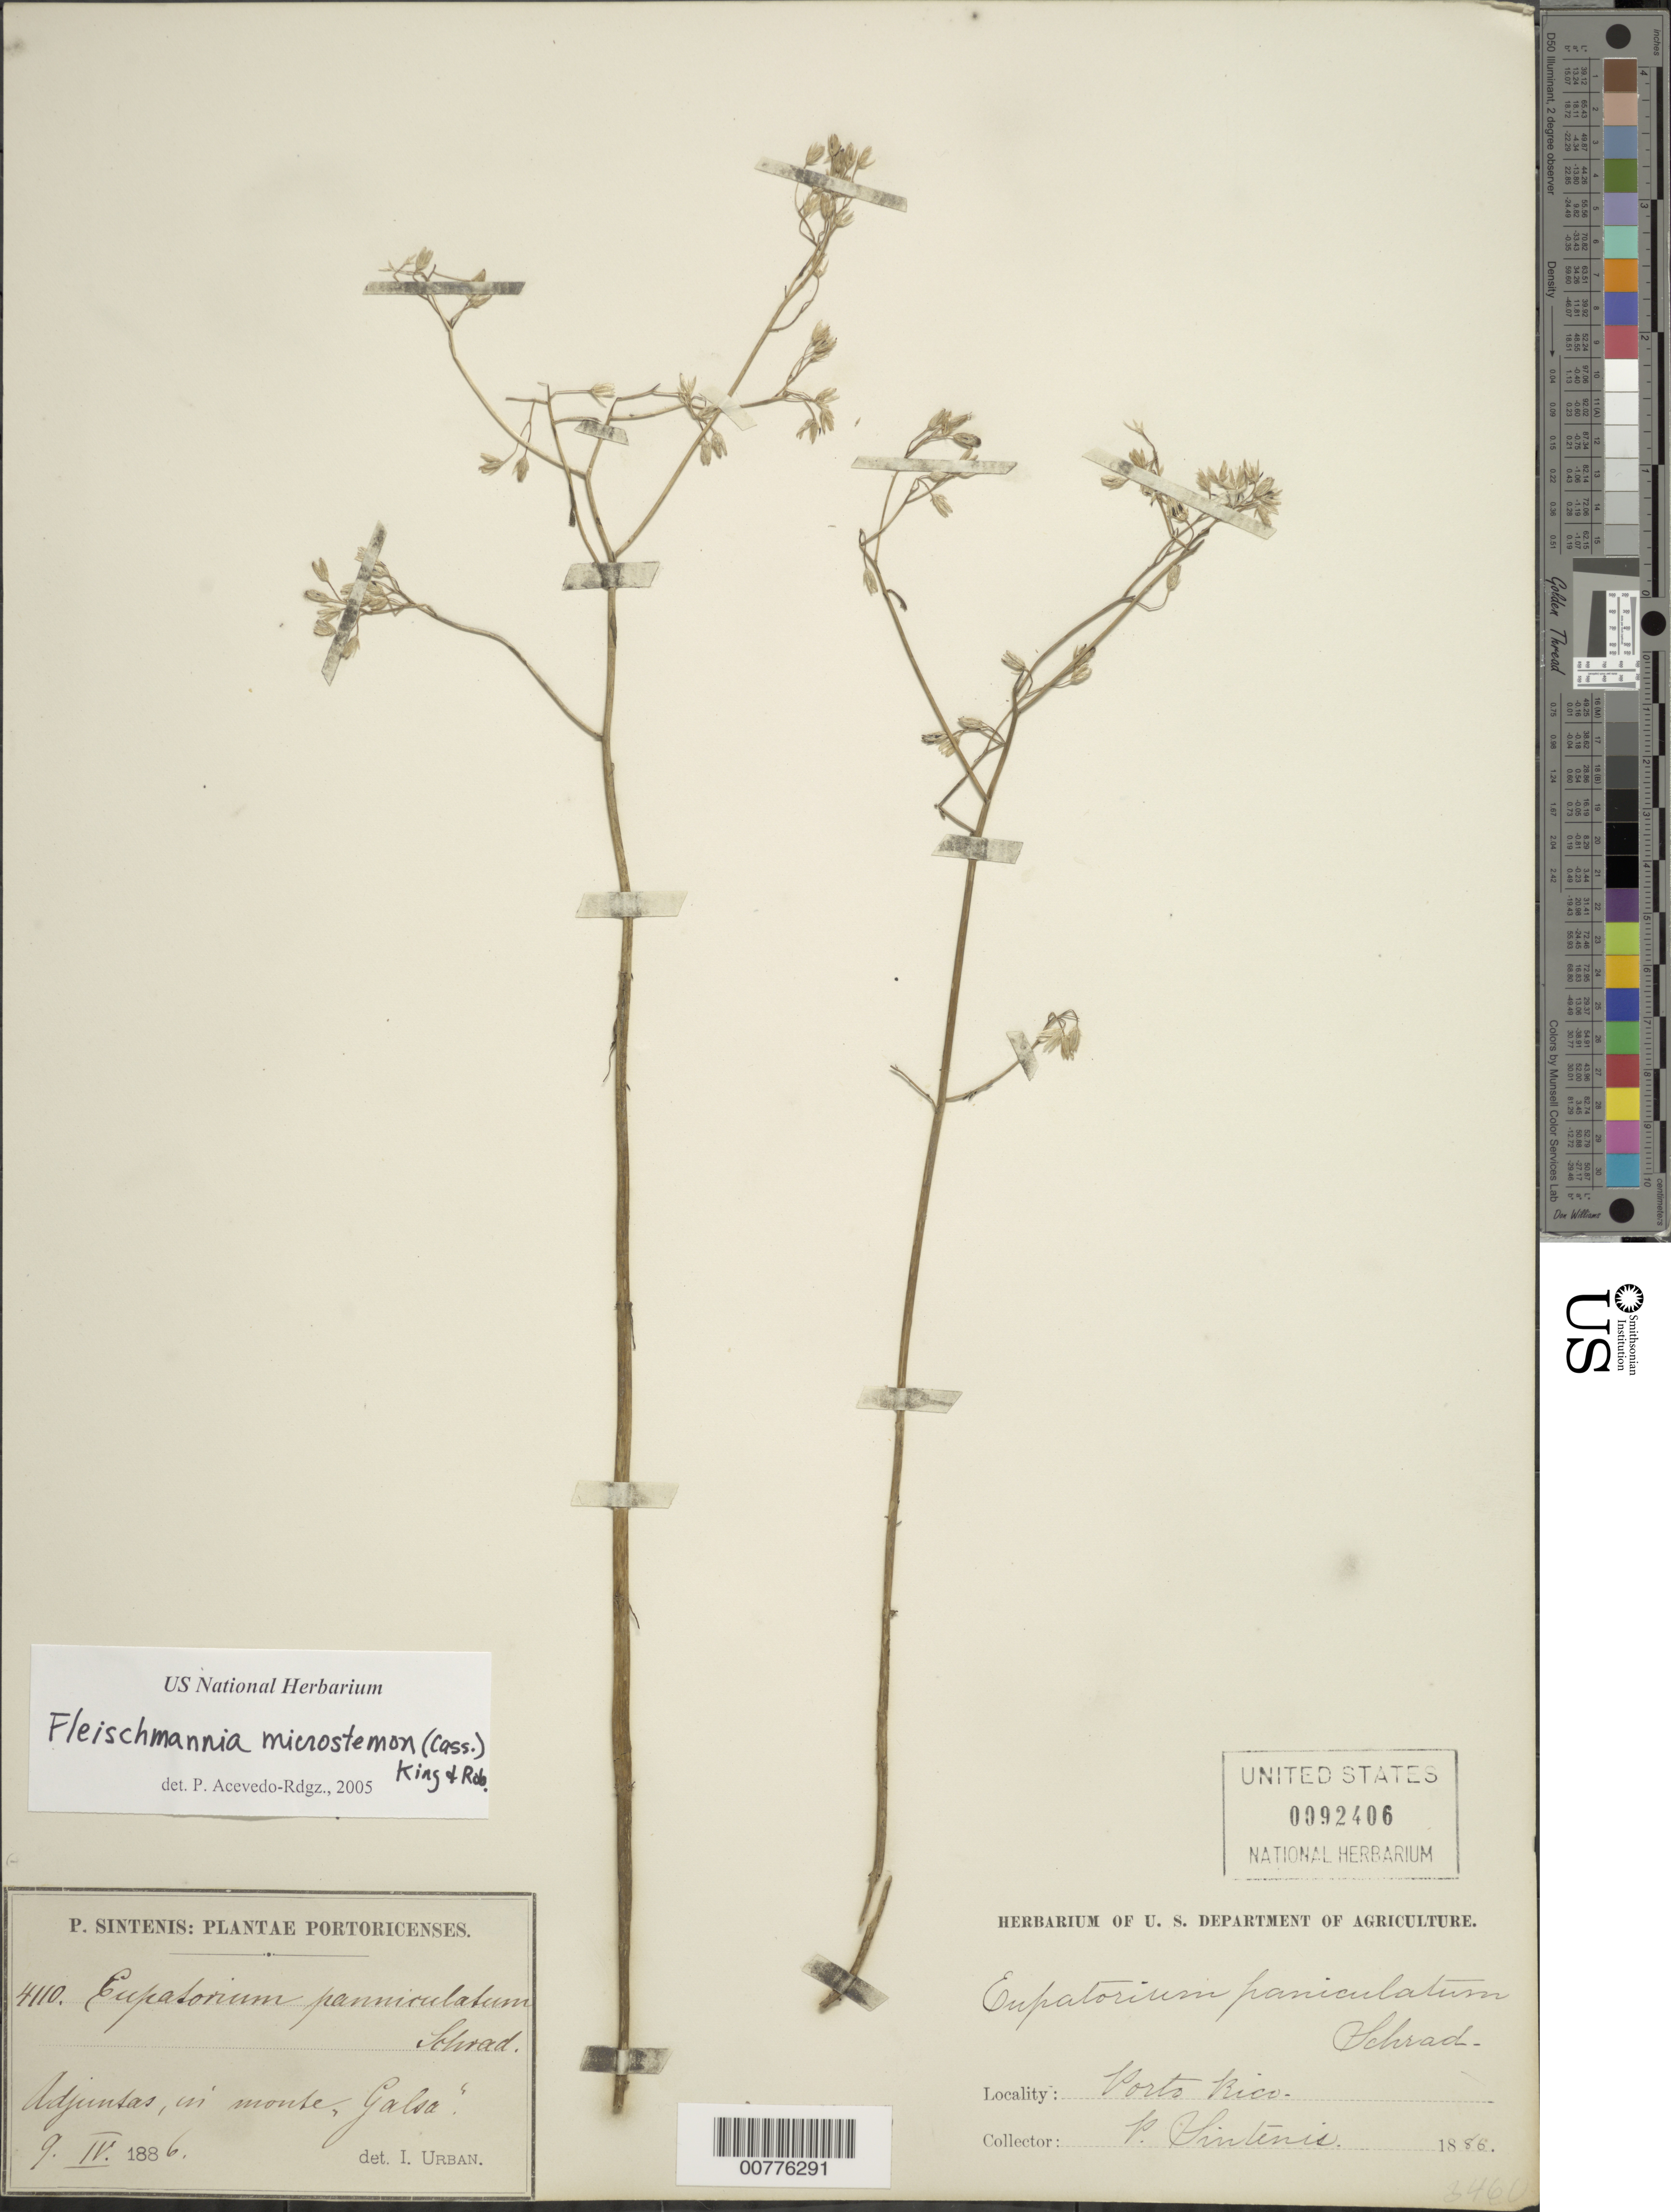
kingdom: Plantae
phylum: Tracheophyta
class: Magnoliopsida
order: Asterales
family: Asteraceae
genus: Fleischmannia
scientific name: Fleischmannia microstemon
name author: (Cass.) R.M. King & H. Rob.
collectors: P. Sintenis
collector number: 4110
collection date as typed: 09 Apr 1886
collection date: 1886-04-09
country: Puerto Rico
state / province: Adjuntas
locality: Adjuntas, in monte "Galsa"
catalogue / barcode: US 92406